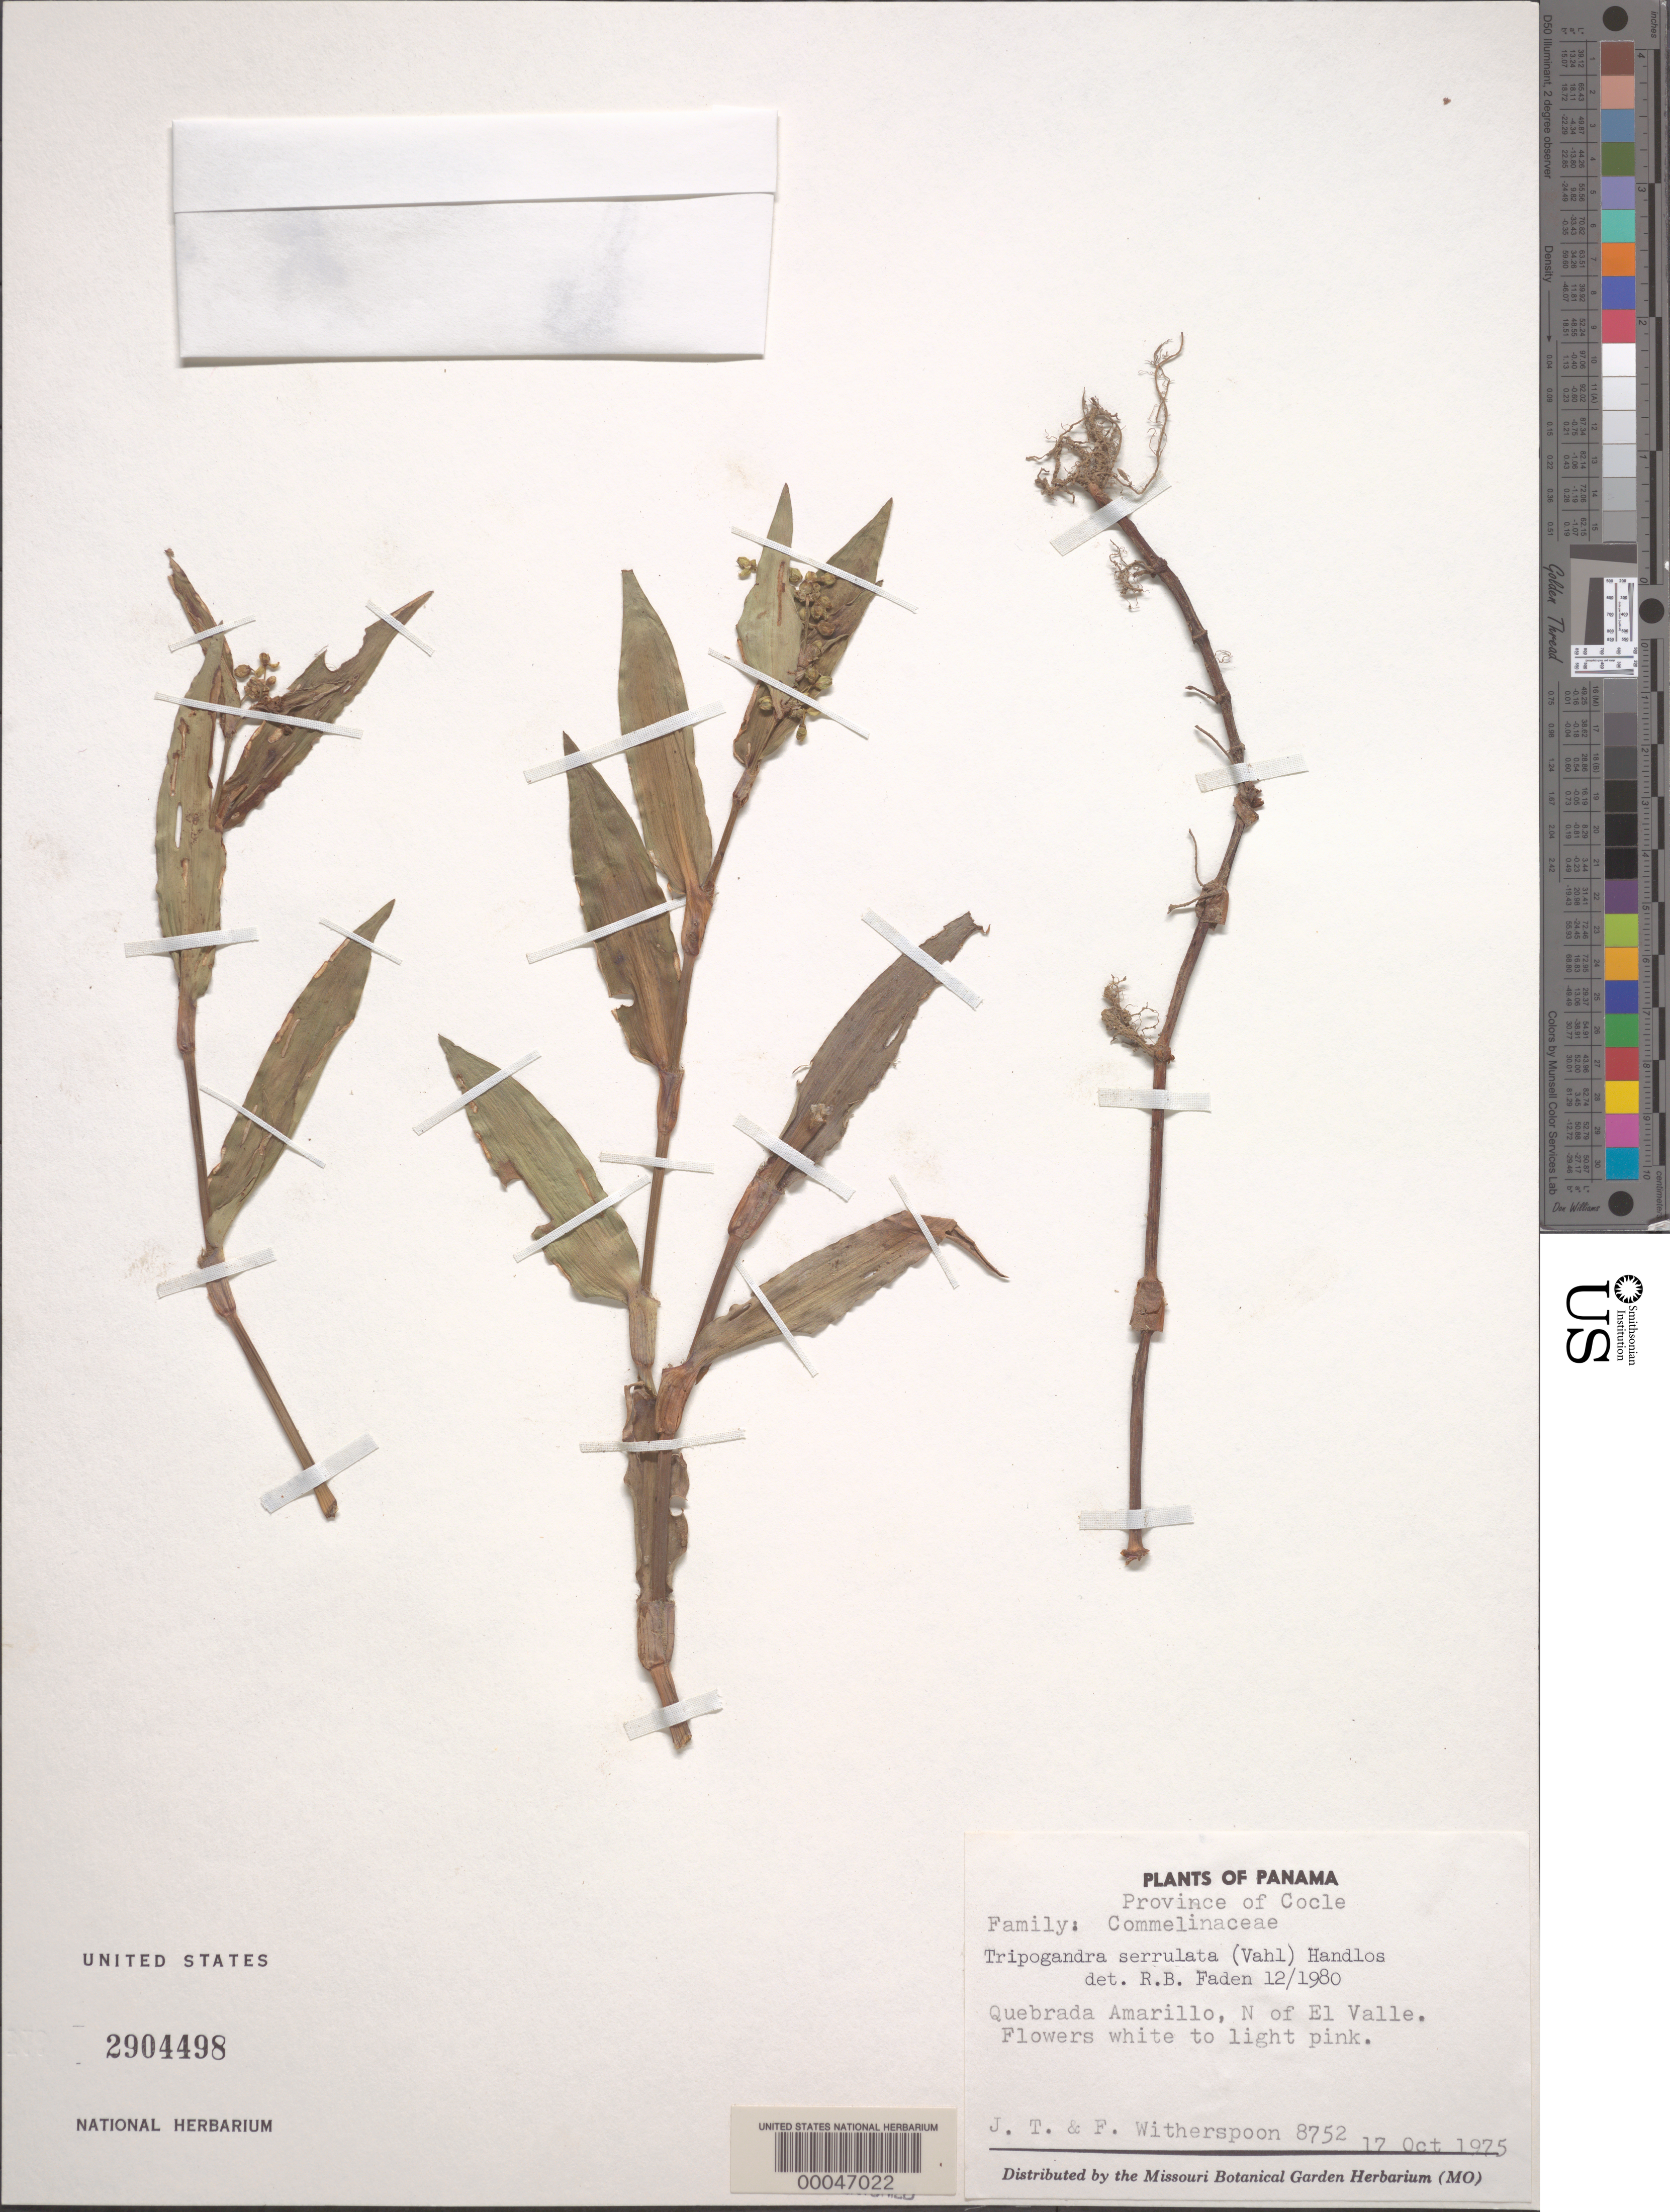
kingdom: Plantae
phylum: Tracheophyta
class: Liliopsida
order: Commelinales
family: Commelinaceae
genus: Tripogandra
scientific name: Tripogandra serrulata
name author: (Vahl) Handlos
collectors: J. Witherspoon & F. Witherspoon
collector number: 8752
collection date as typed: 17 Oct 1975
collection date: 1975-10-17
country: Panama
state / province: Coclé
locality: Quebrasda Amarillo, N of el Valle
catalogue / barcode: US 2904498